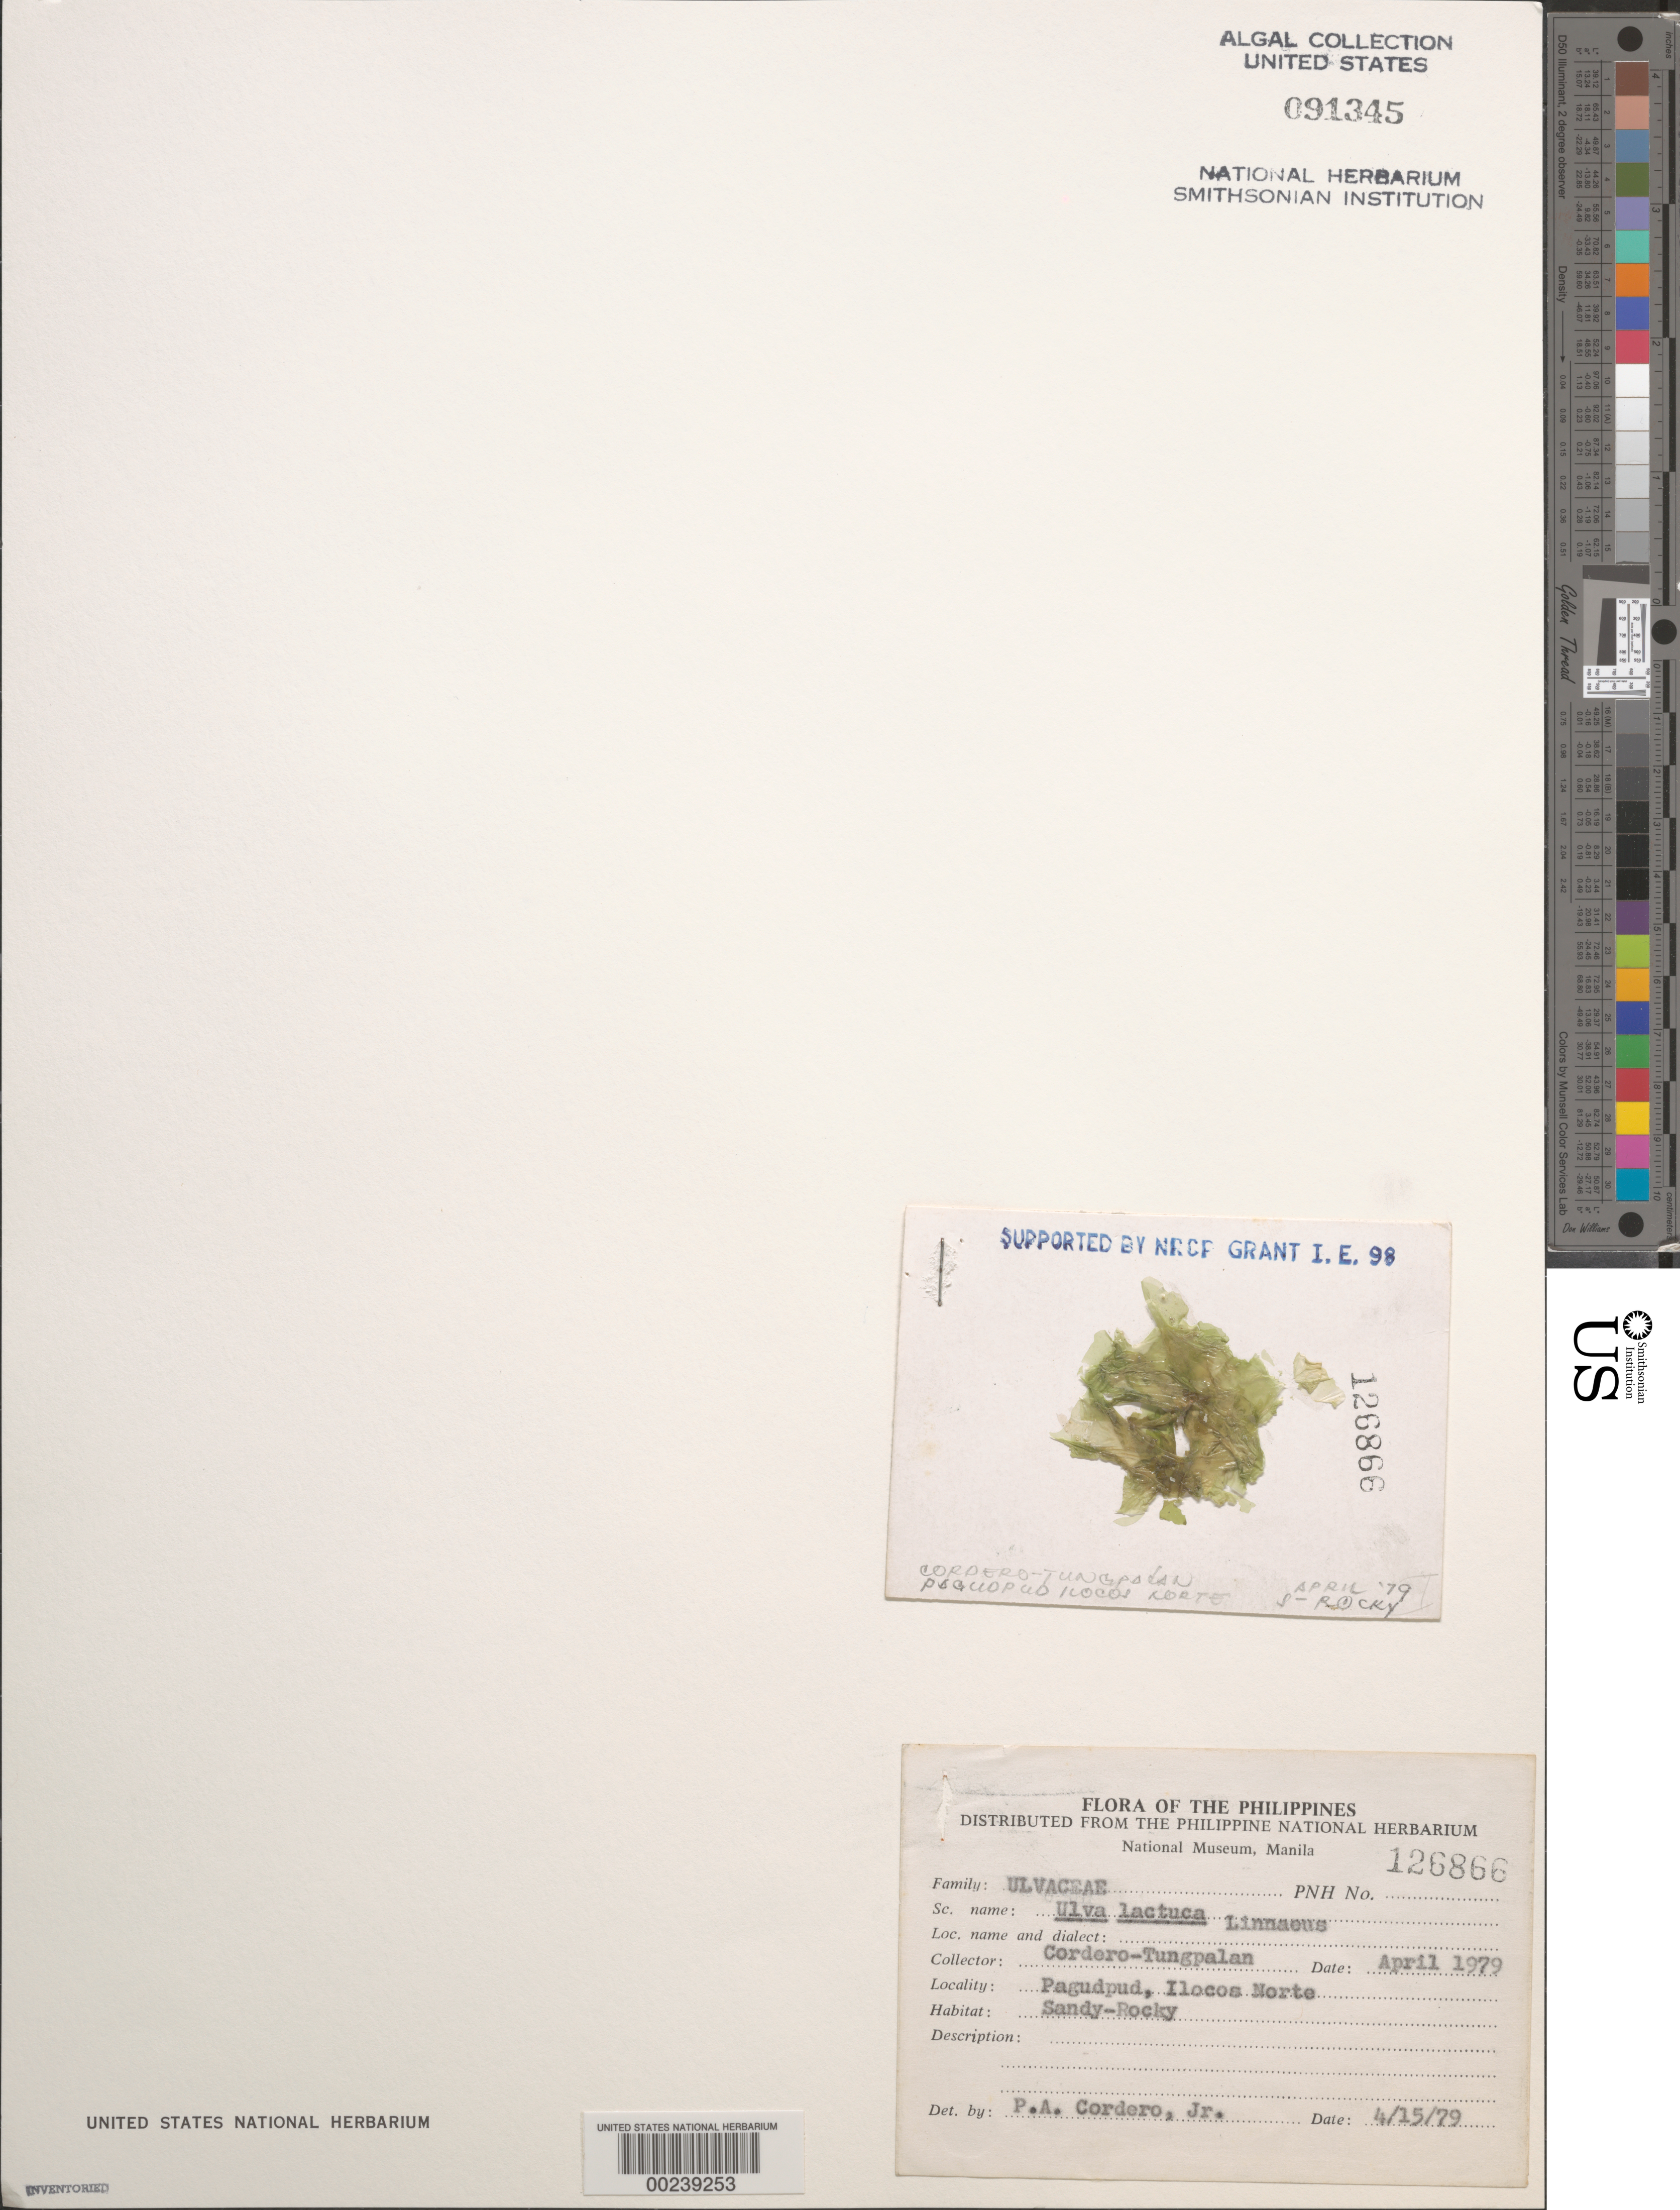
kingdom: Plantae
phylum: Chlorophyta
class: Ulvophyceae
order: Ulvales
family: Ulvaceae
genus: Ulva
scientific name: Ulva lactuca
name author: L.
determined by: Cordero, P. A., Jr.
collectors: P. A. Cordero & A. Tungpalan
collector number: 126866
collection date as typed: Apr 1979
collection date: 1979-04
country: Philippines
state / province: Ilocos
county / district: Ilocos Norte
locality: Pagudpud, ilocos norte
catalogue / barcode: US 91345